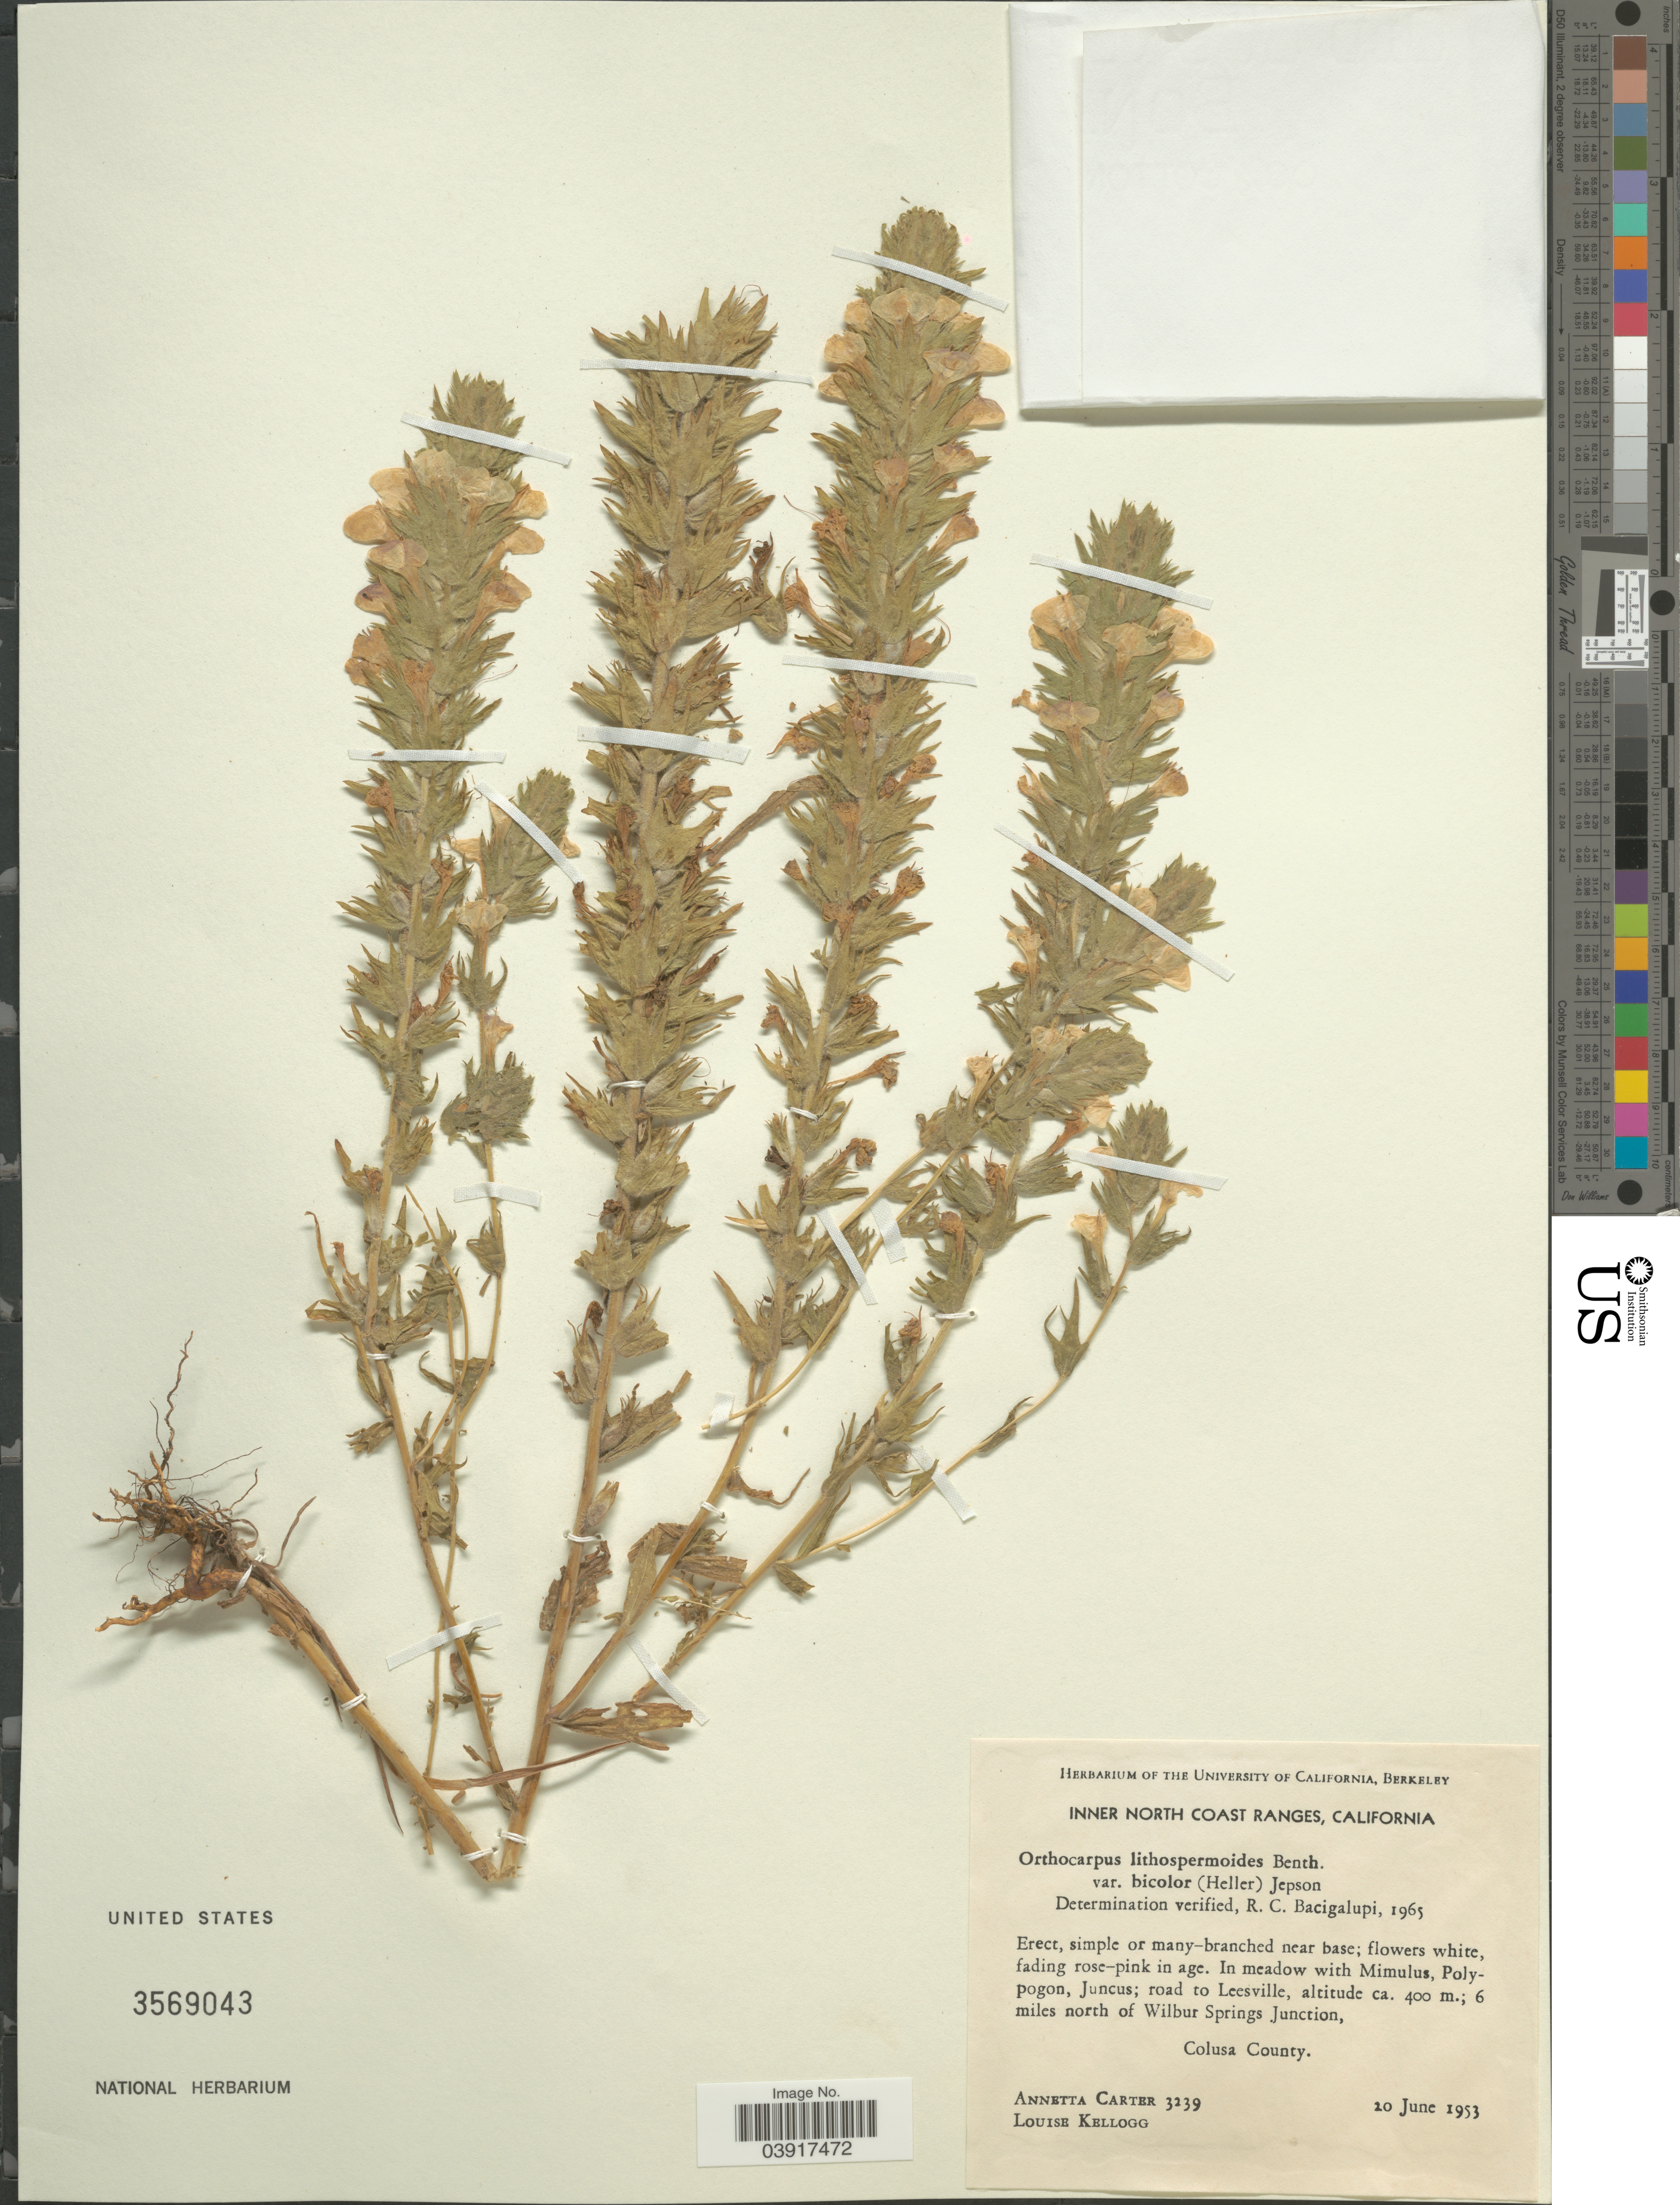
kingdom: Plantae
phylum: Tracheophyta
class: Magnoliopsida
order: Lamiales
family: Orobanchaceae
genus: Orthocarpus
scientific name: Orthocarpus lithospermoides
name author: Benth.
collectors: A. Carter & L. Kellogg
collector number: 3239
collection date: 1953-06-20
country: United States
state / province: California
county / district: Colusa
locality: Inner North Coast Ranges. Road to Leesville, 6 miles north of Wilbur Springs Junction, Colusa County.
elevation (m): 400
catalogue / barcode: US 3569043